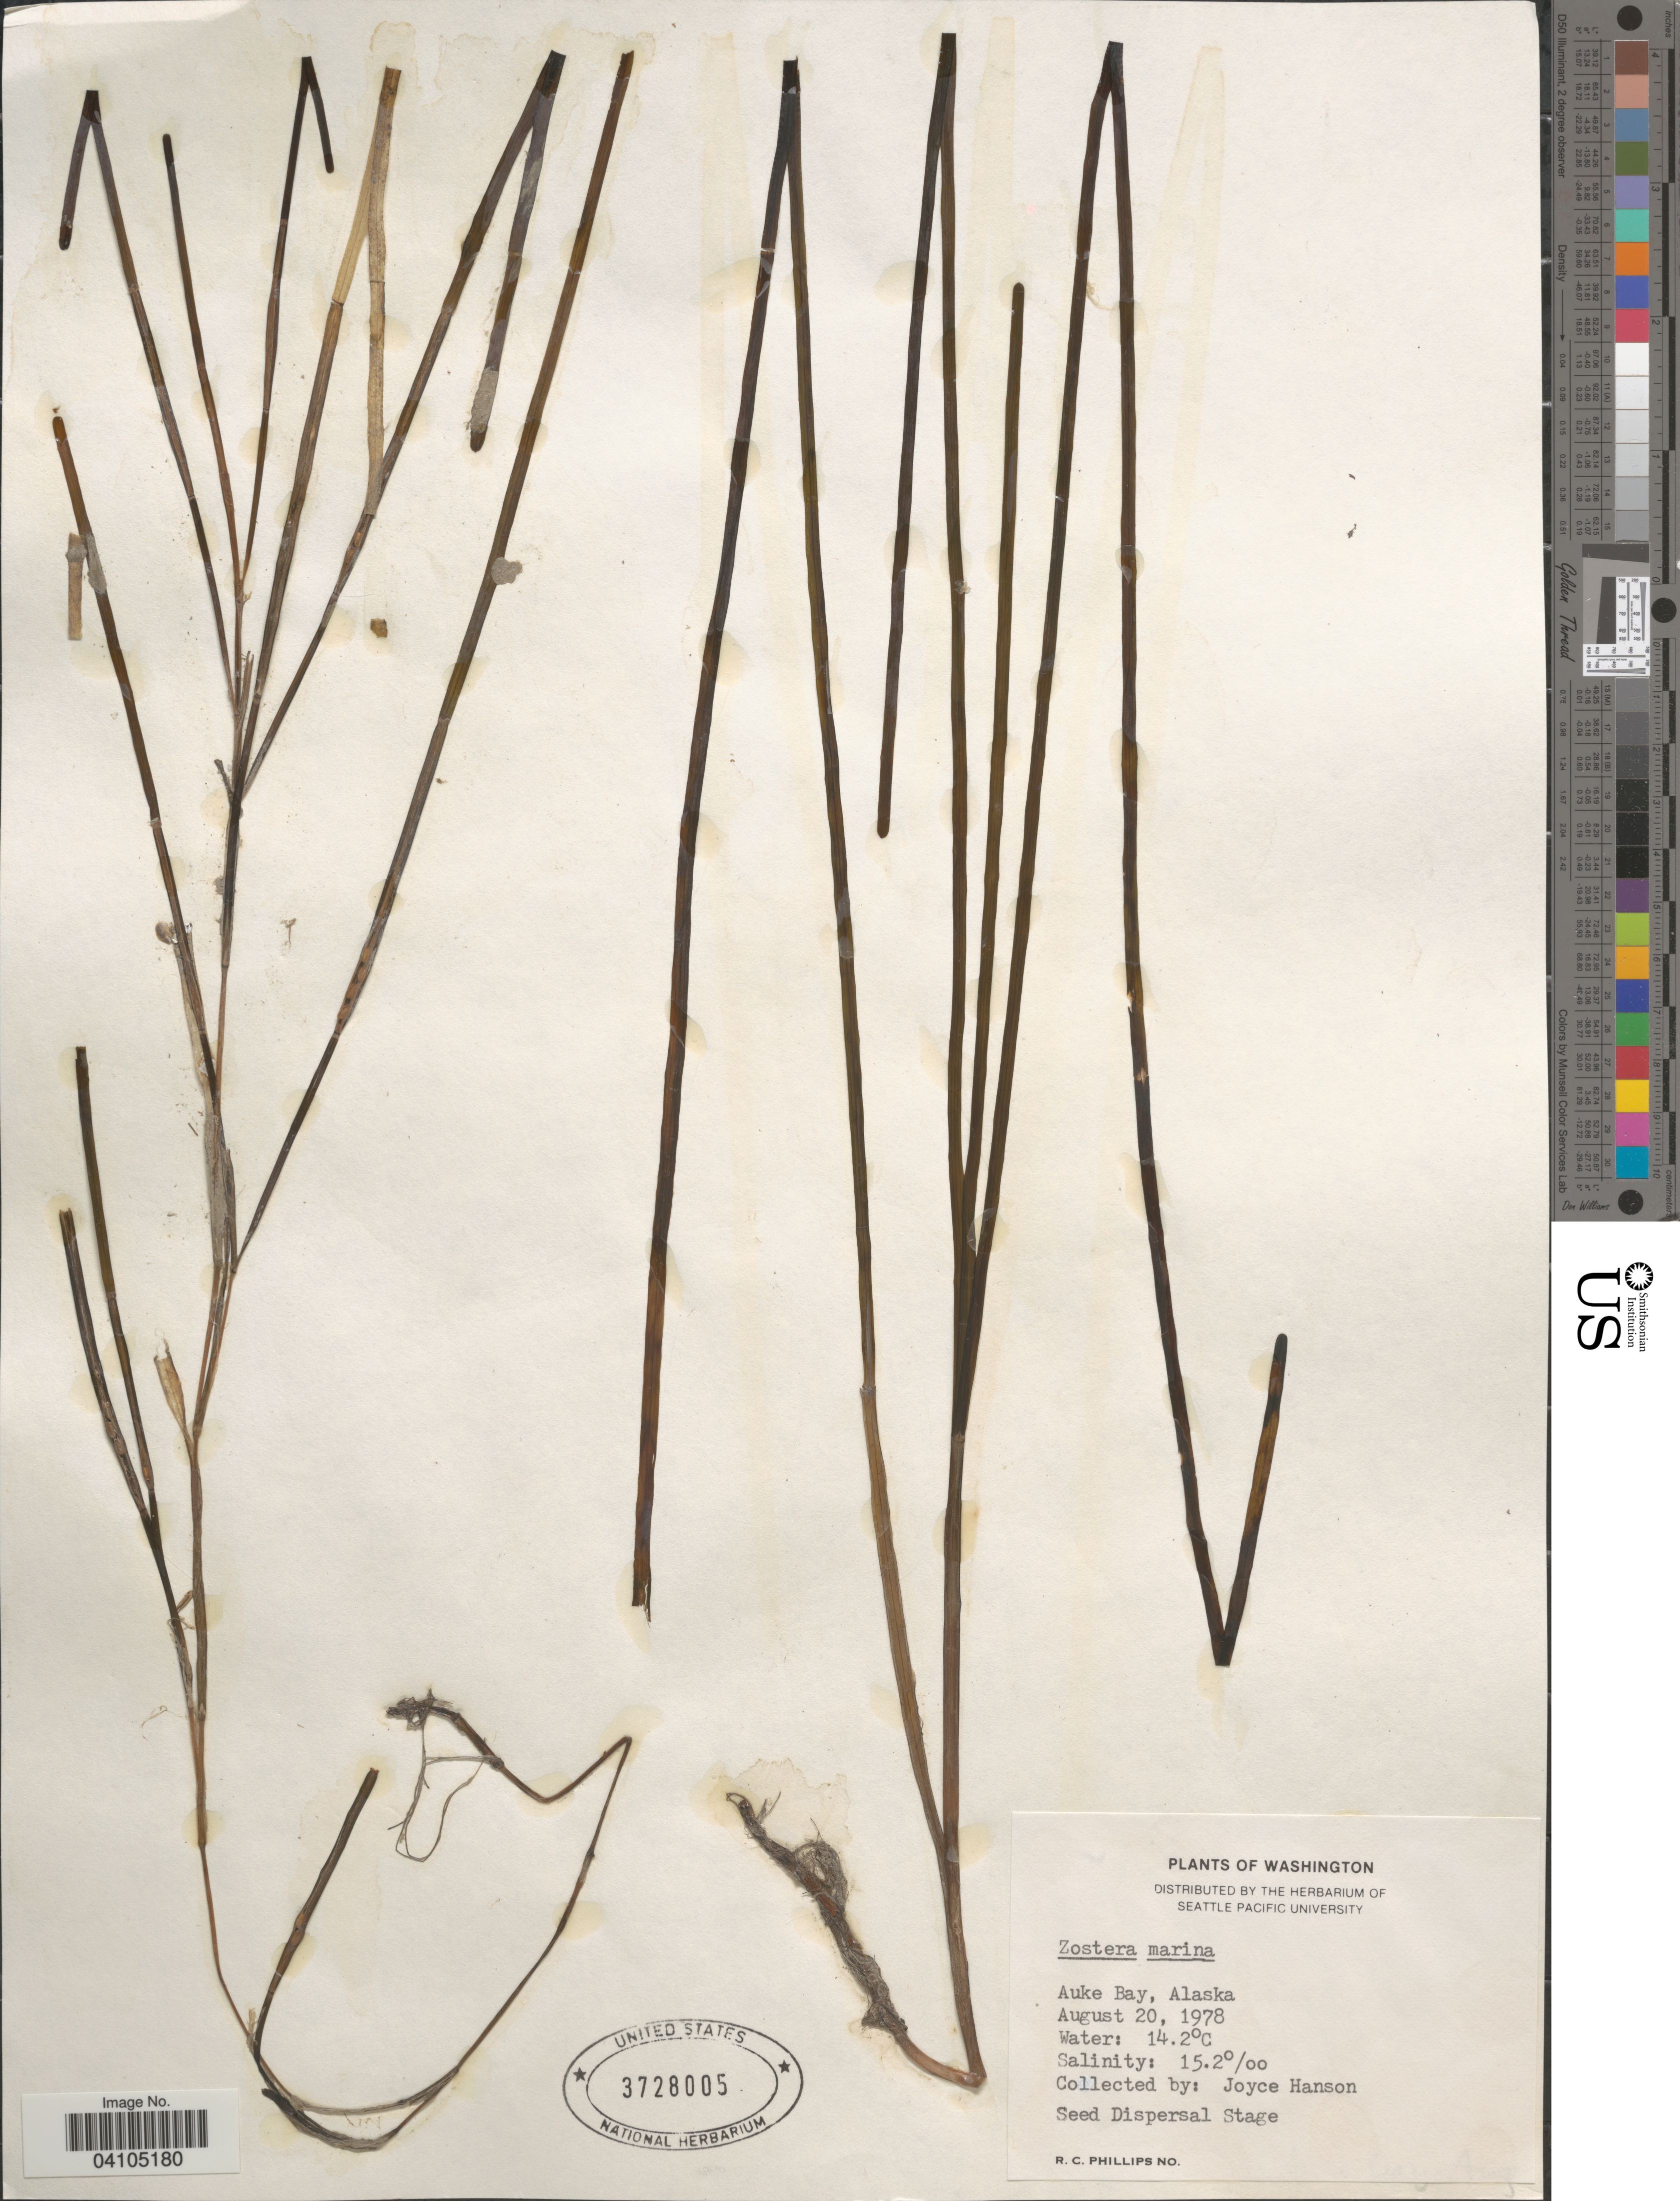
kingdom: Plantae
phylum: Tracheophyta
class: Liliopsida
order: Alismatales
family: Zosteraceae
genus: Zostera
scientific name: Zostera marina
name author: L.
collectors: J. Hanson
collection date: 1978-08-20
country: United States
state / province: Alaska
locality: Auke Bay.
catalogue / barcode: US 3728005